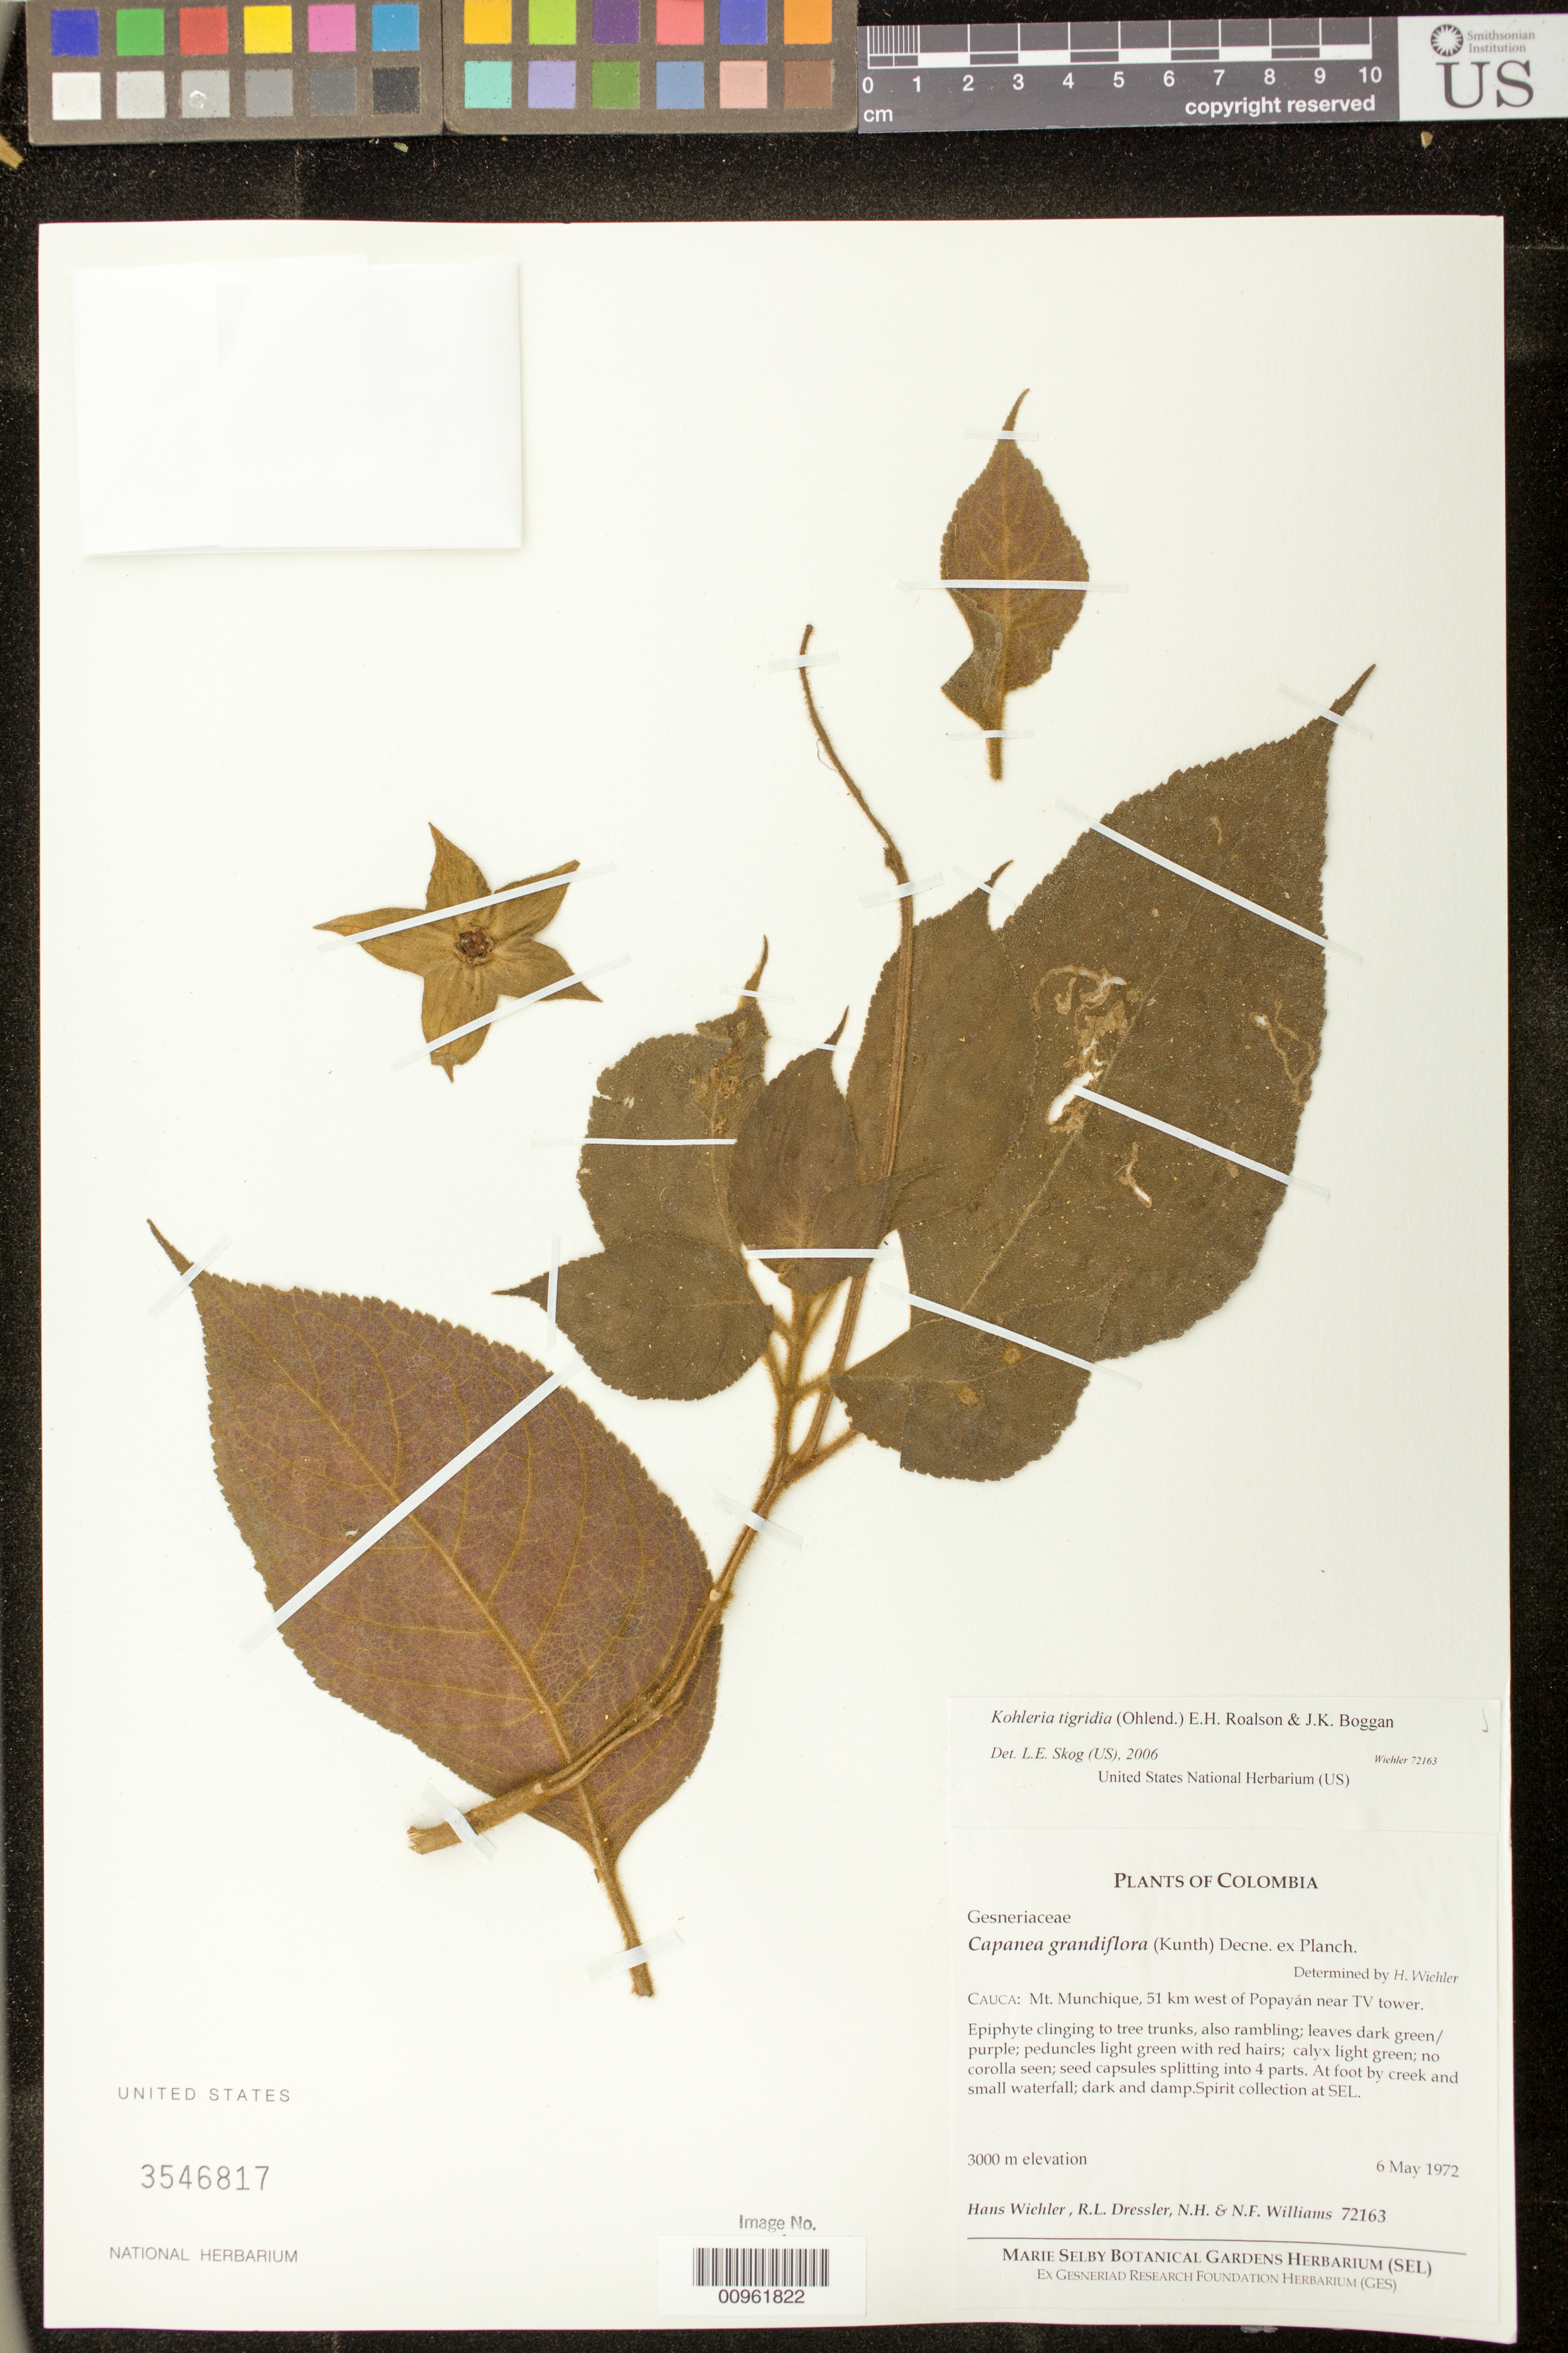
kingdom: Plantae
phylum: Tracheophyta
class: Magnoliopsida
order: Lamiales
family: Gesneriaceae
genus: Kohleria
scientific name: Kohleria tigridia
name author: (Ohlend.) Roalson & Boggan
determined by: Skog, Laurence E.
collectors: H. J. Wiehler, R. Dressler, N. H. Williams & N. Williams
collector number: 72163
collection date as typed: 06 May 1972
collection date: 1972-05-06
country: Colombia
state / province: Cauca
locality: Cauca: Mt. Munchique, 51 km west of Popayán near TV tower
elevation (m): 3000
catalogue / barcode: US 3546817